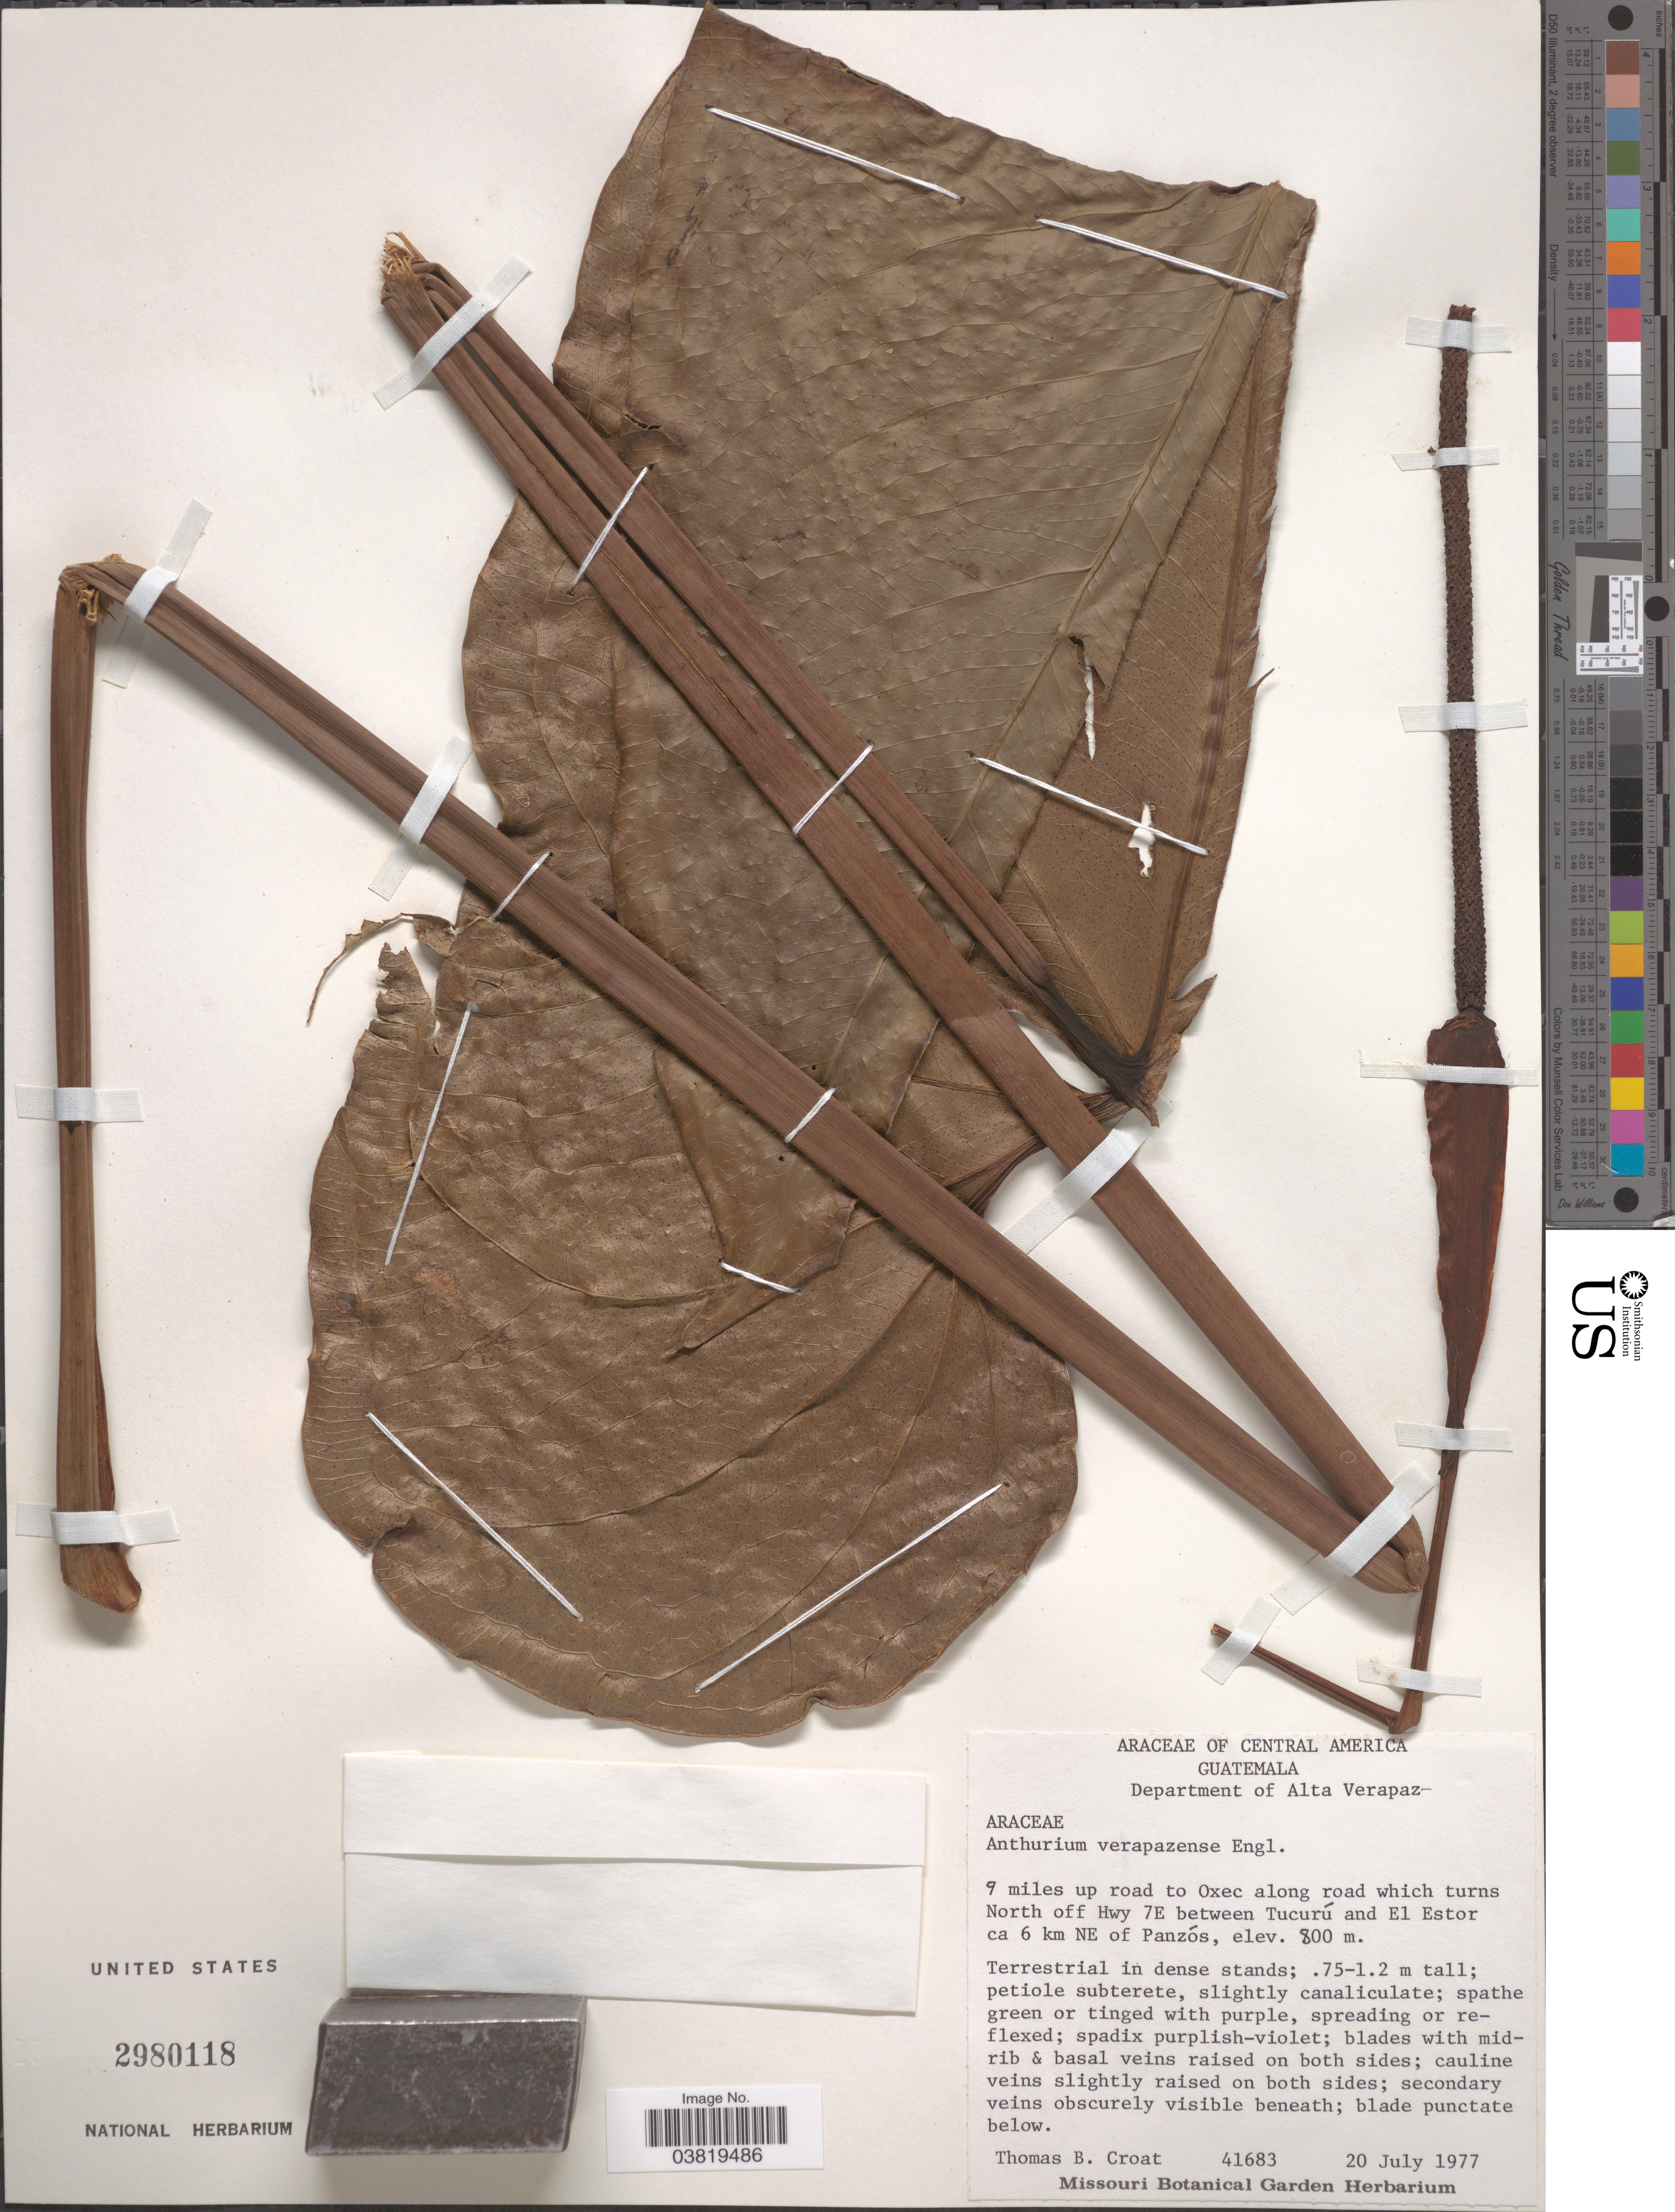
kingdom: Plantae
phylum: Tracheophyta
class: Liliopsida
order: Alismatales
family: Araceae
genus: Anthurium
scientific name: Anthurium verapazense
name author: Engl.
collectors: T. B. Croat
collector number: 41683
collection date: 1977-07-20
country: Guatemala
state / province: Alta Verapaz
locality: Department of Alta Verapaz. 9 miles up road to Oxec along road which turns North off Hwy 7E between Tucurú and El Estor ca 6 km NE of Panzós.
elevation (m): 800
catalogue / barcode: US 2980118